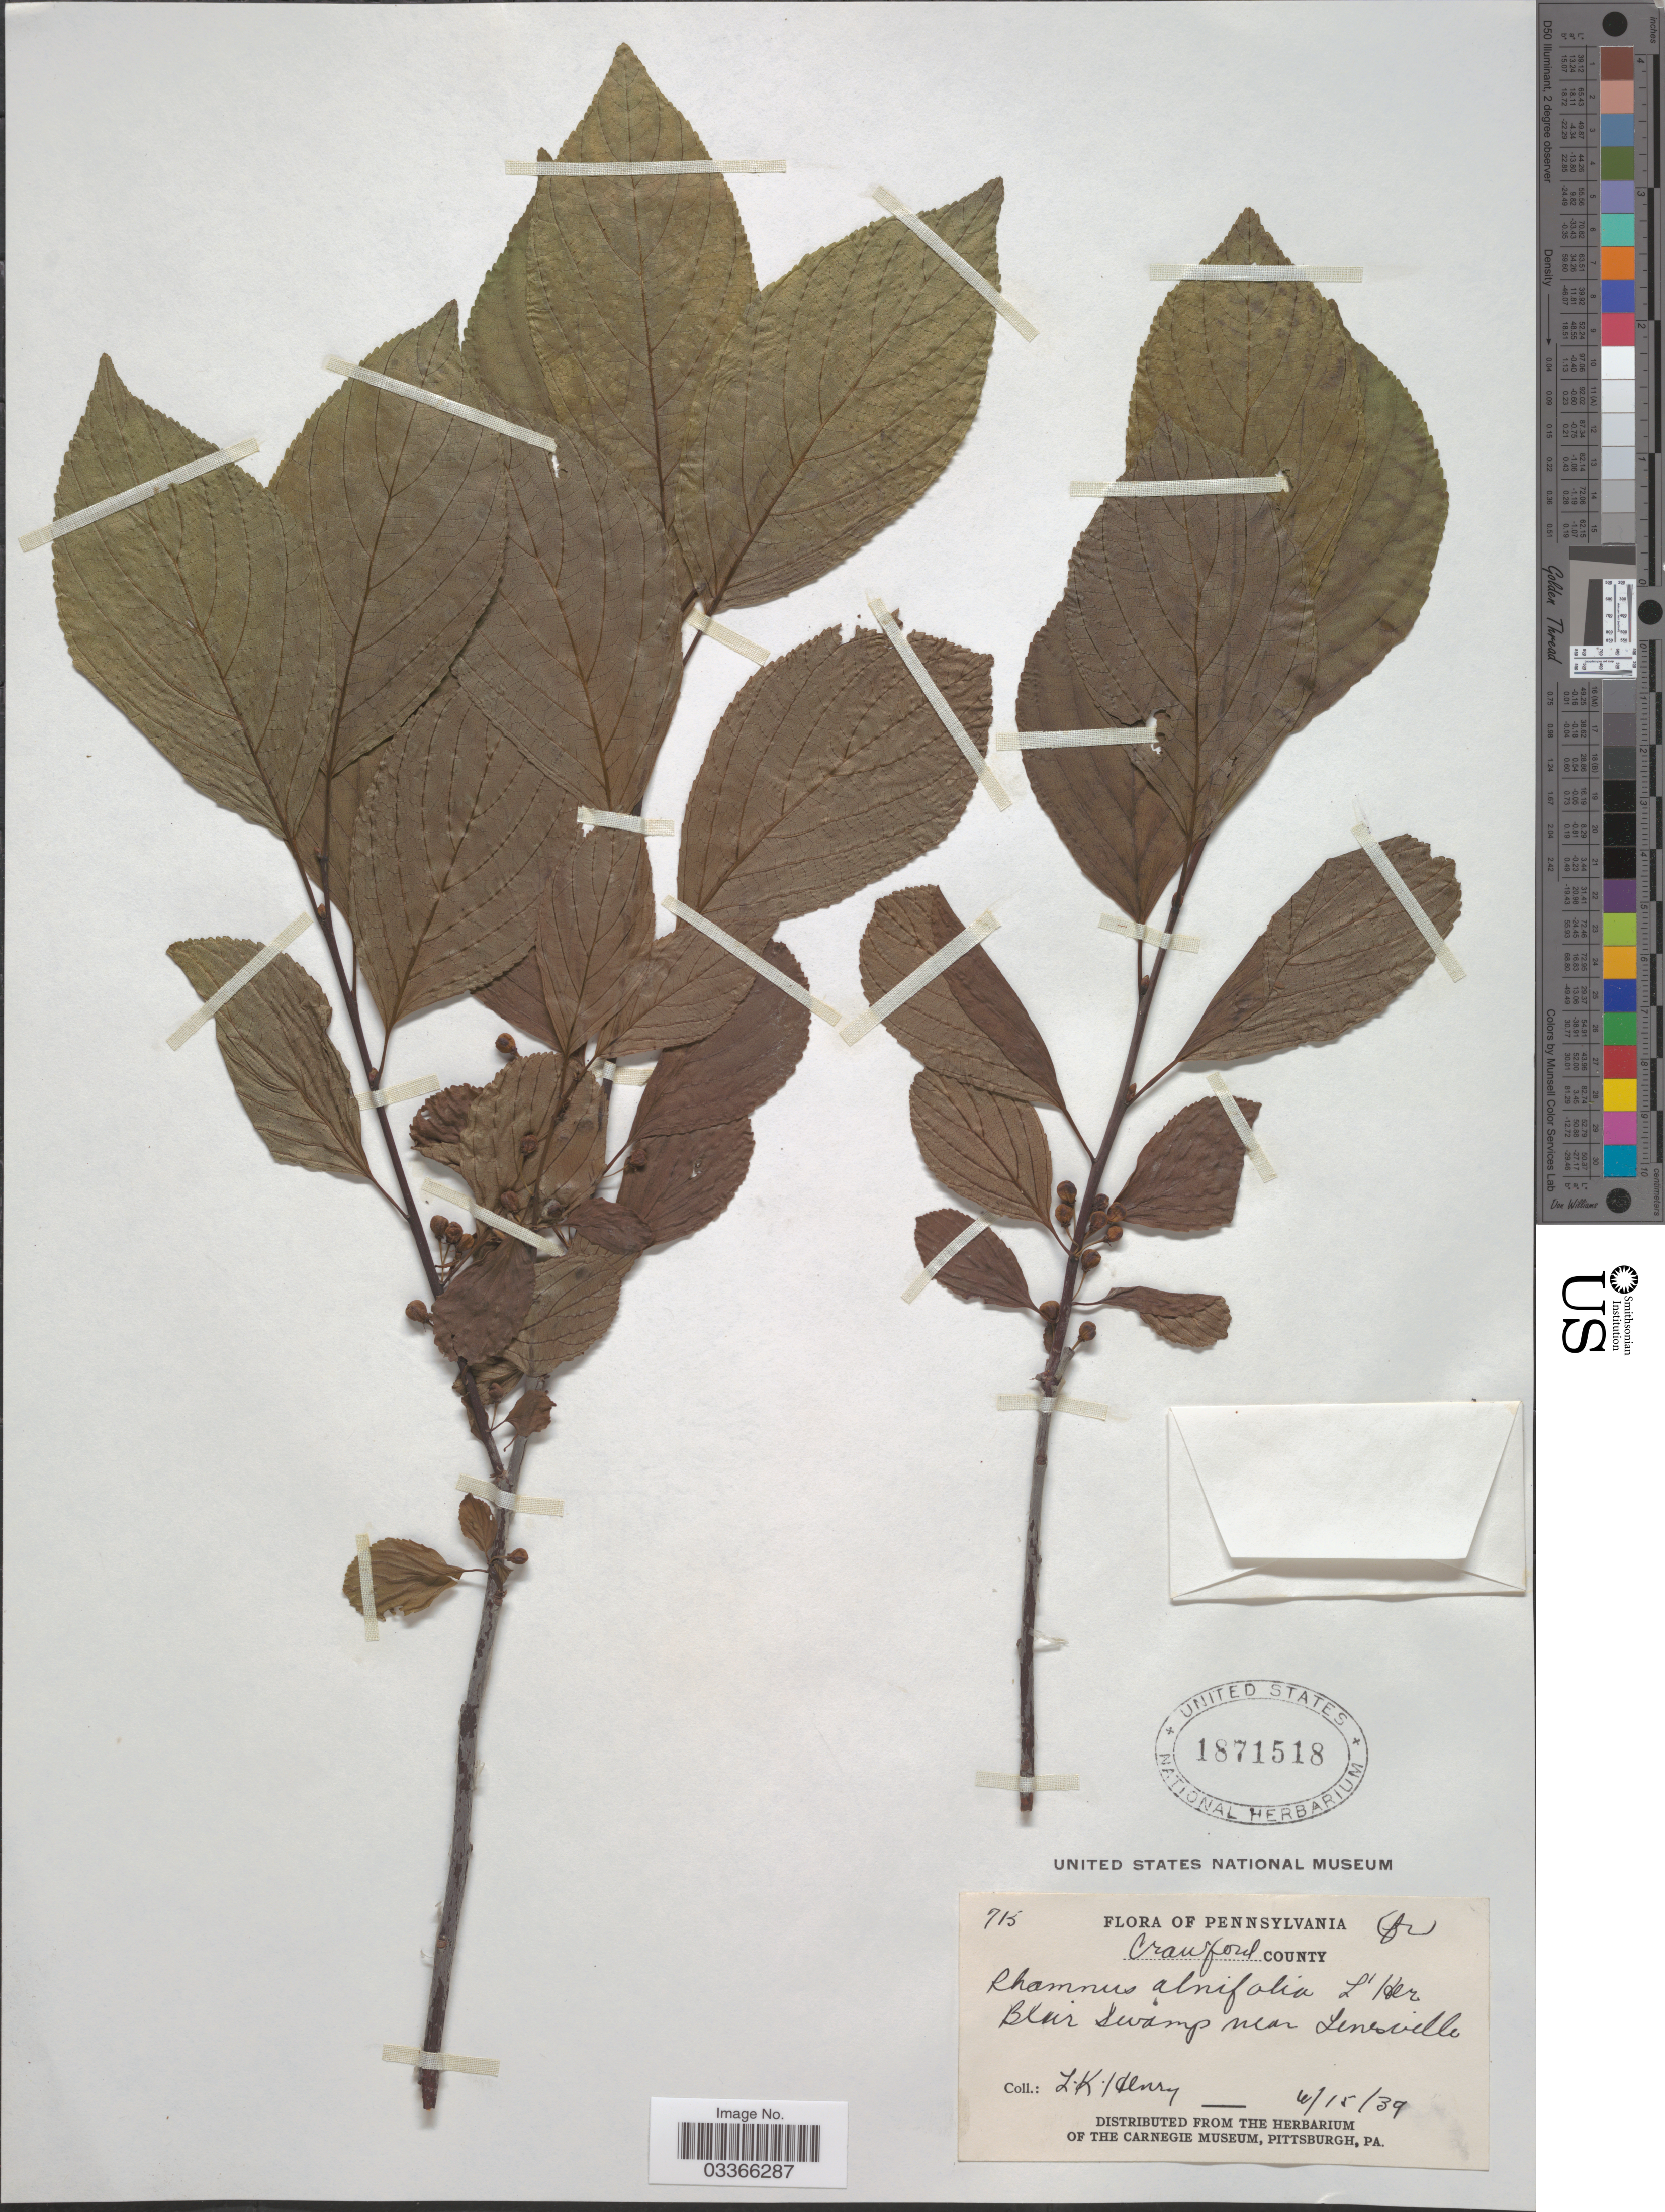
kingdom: Plantae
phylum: Tracheophyta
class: Magnoliopsida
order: Rosales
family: Rhamnaceae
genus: Rhamnus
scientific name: Rhamnus alnifolia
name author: L'Hér.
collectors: L. K. Henry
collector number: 715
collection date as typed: Transcribed d/m/y: 15/4/39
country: United States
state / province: Pennsylvania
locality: Crawford County, Blue Swamp near Lensville.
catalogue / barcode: US 1871518